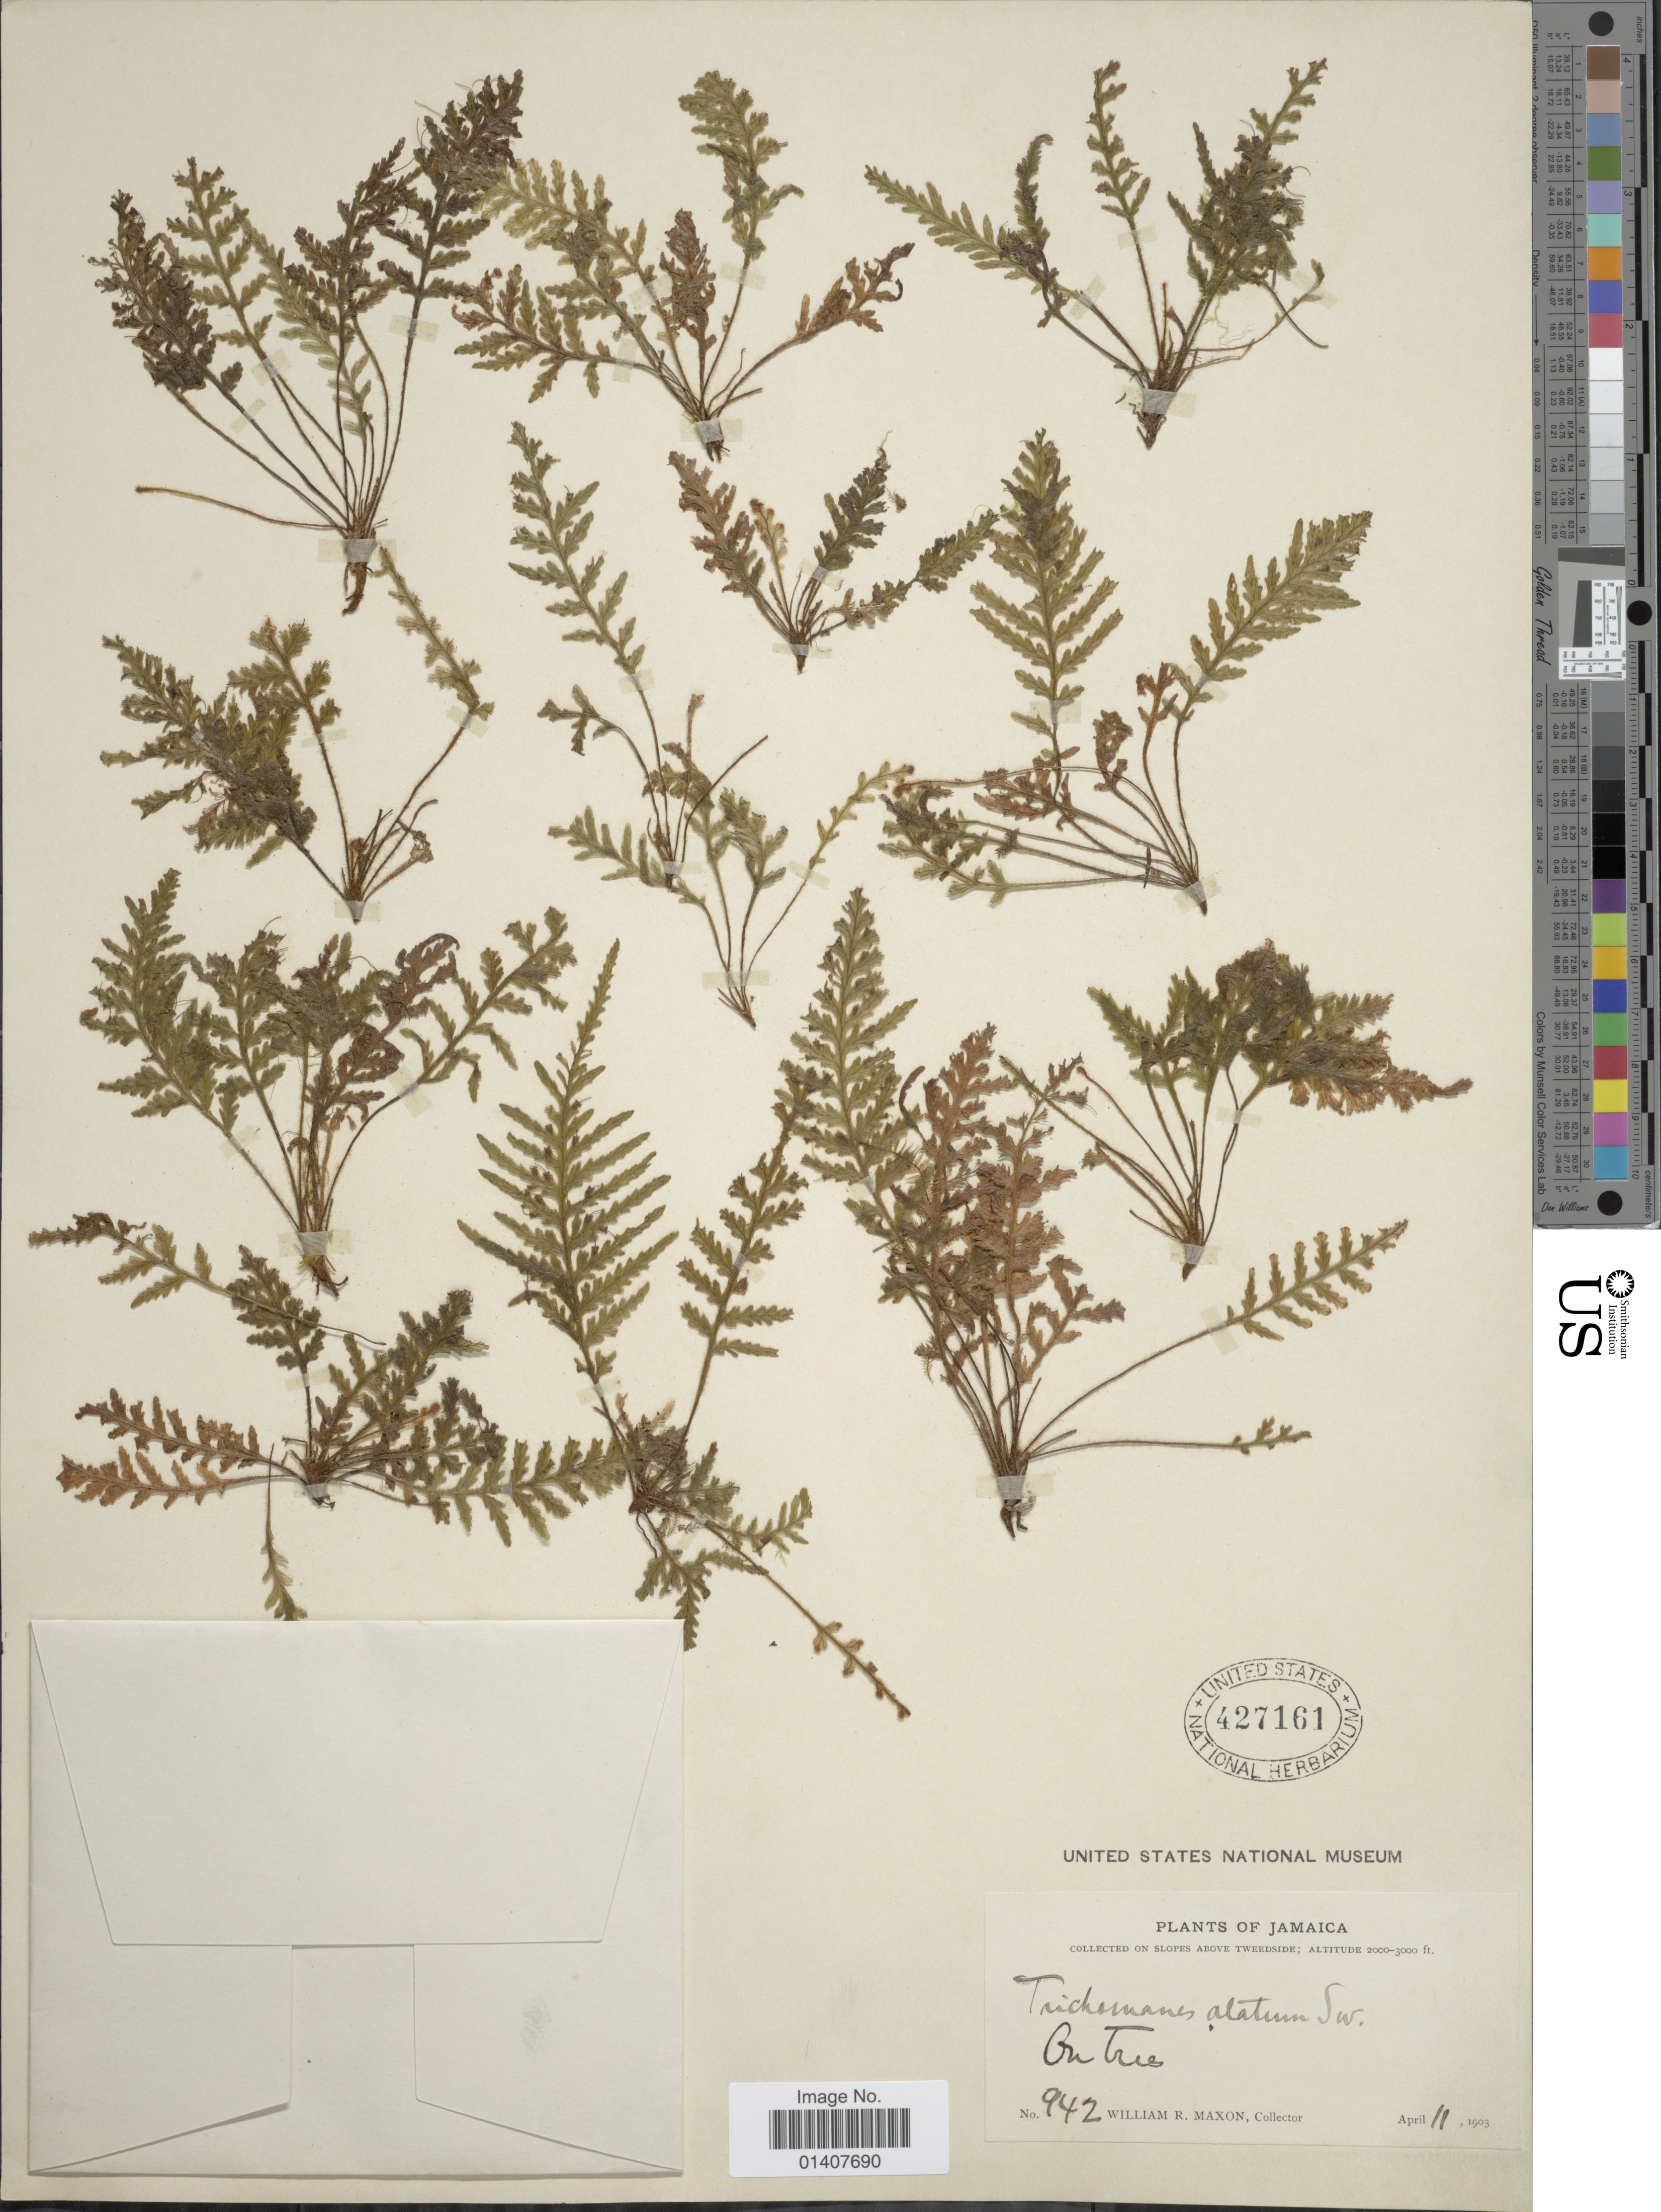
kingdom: Plantae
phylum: Tracheophyta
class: Polypodiopsida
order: Hymenophyllales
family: Hymenophyllaceae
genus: Trichomanes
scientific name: Trichomanes alatum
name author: Sw.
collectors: W. R. Maxon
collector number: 942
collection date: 1903-04-11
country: Jamaica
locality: Slopes above Tweedside on trees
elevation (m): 610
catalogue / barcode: US 427161